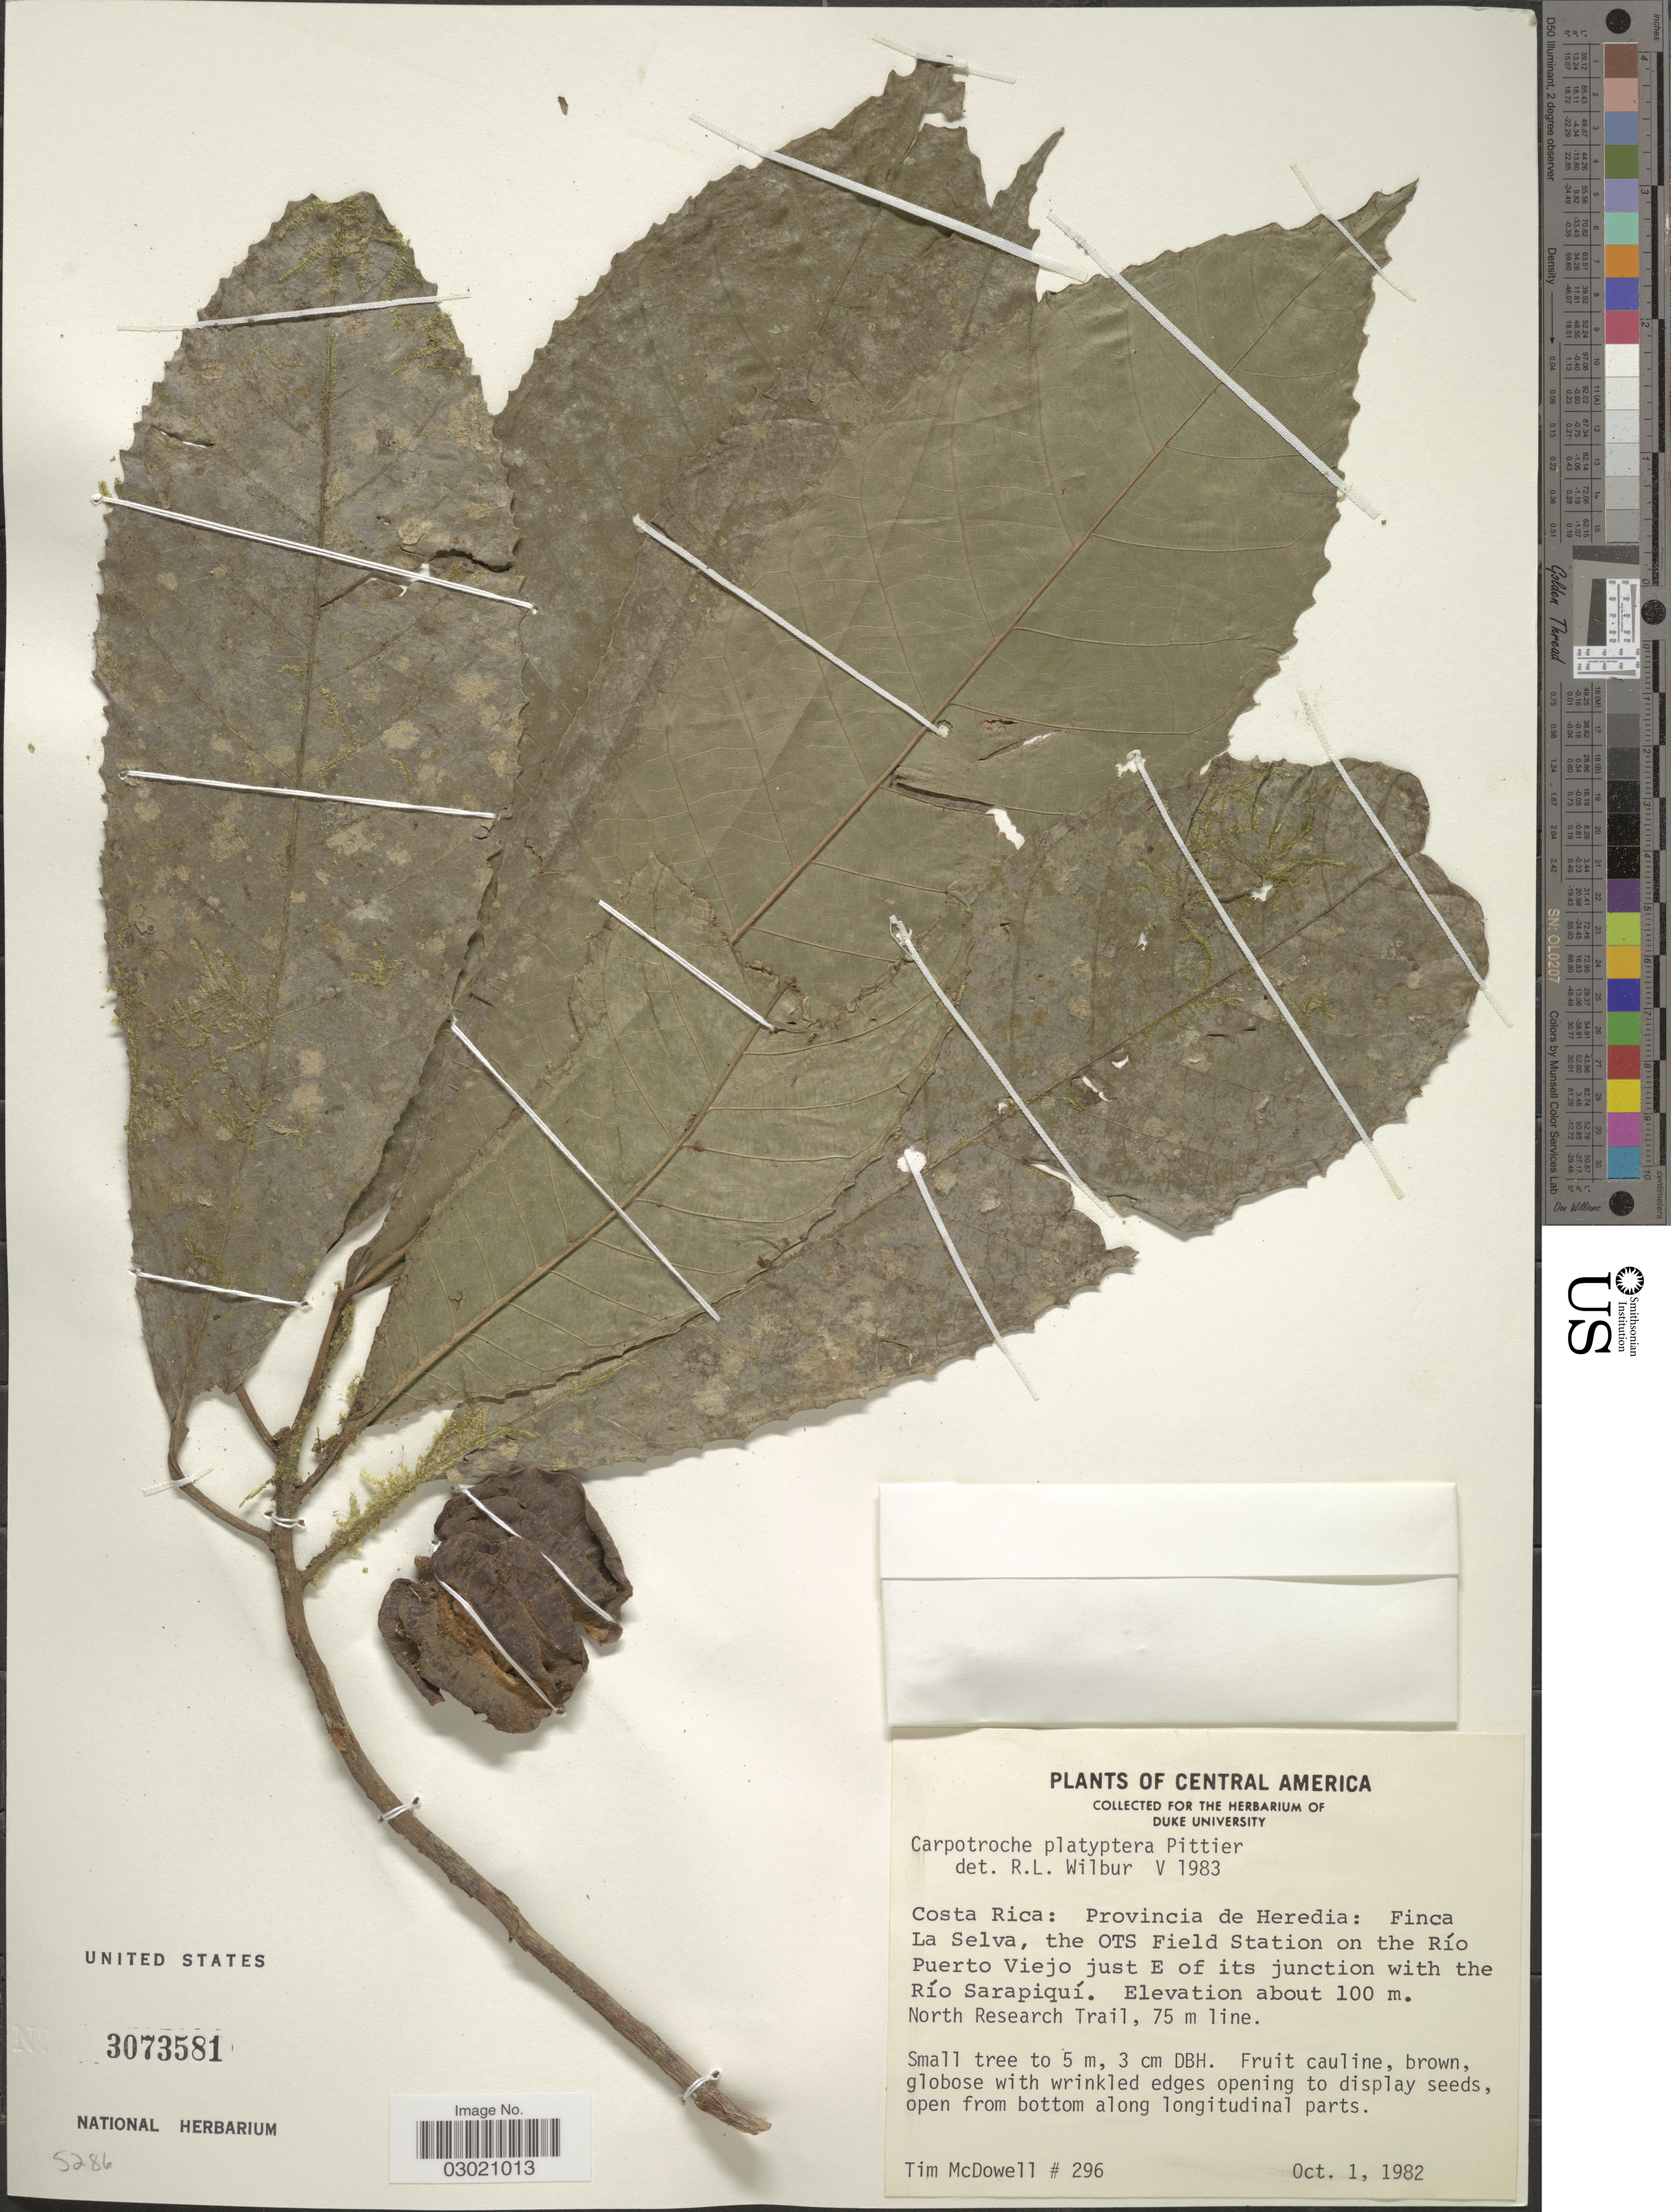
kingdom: Plantae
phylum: Tracheophyta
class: Magnoliopsida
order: Malpighiales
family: Achariaceae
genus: Carpotroche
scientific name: Carpotroche platyptera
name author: Pittier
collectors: T. McDowell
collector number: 296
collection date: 1982-10-01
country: Costa Rica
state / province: Heredia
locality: Finca La Selva, the OTS Field Station on the Río Puerto Viejo just E of its junction with the Río Sarapiquí. North Research Trail, 75 m line.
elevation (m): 100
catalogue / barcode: US 3073581